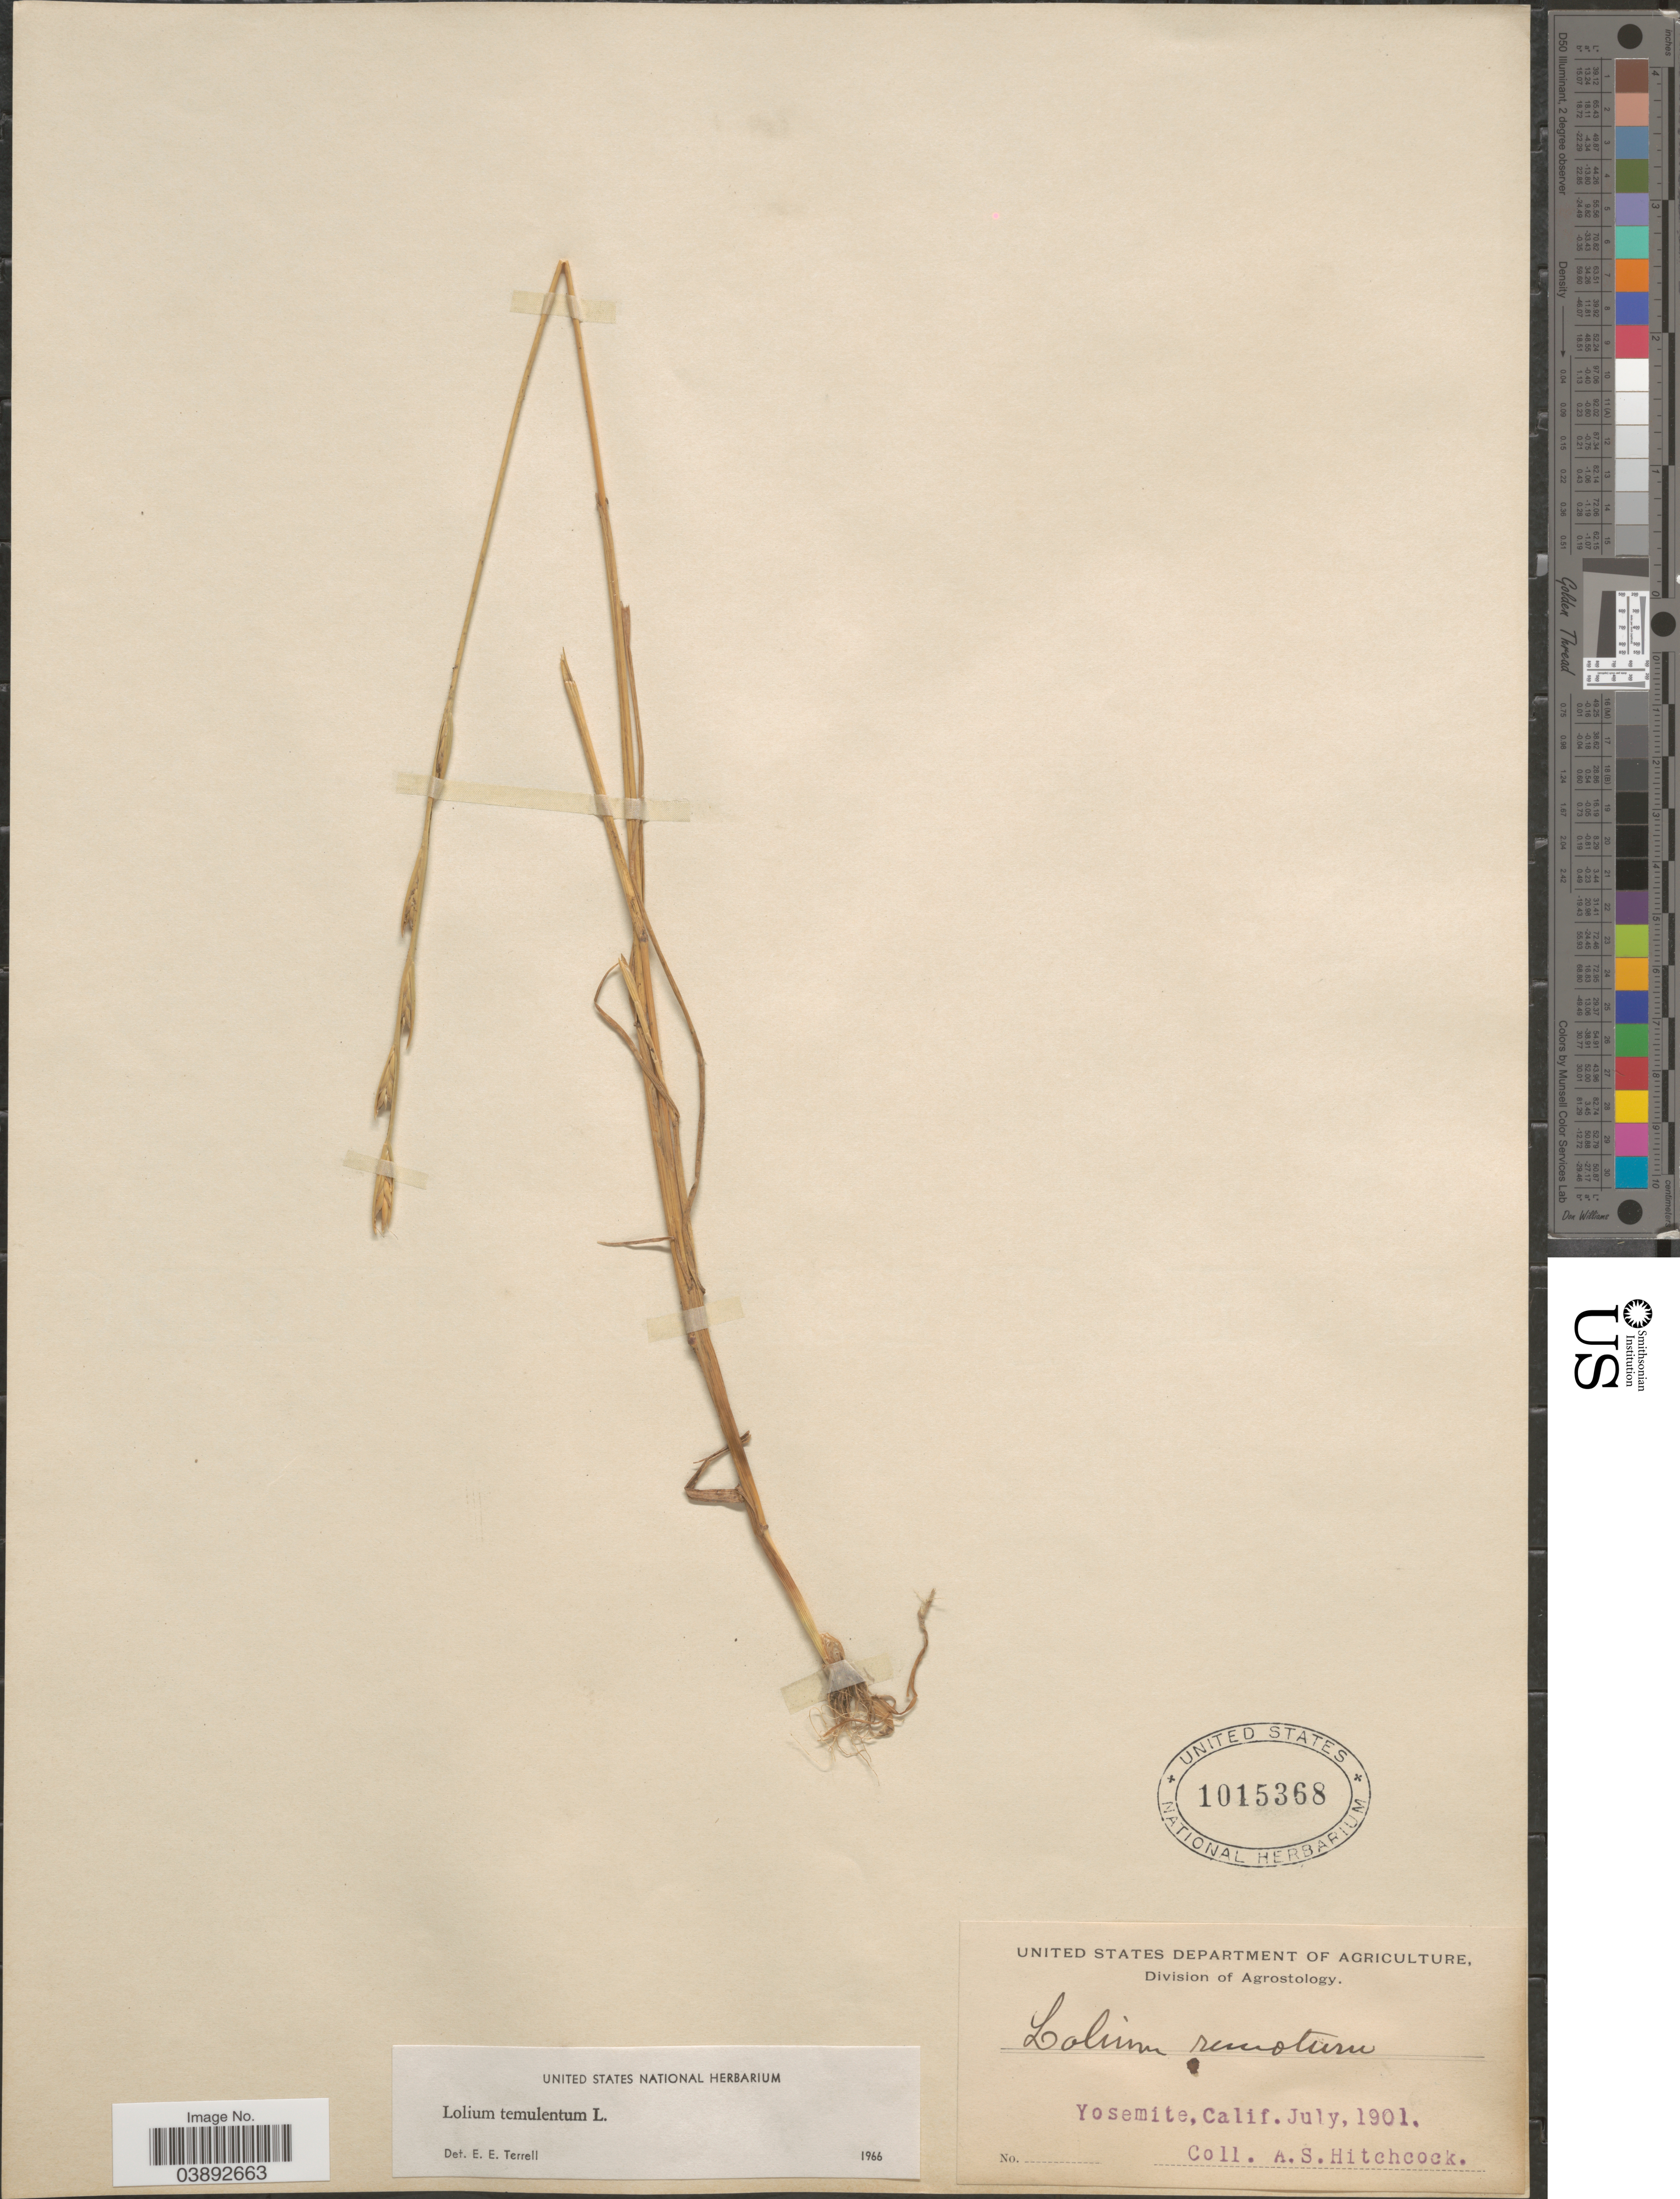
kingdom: Plantae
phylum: Tracheophyta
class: Liliopsida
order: Poales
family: Poaceae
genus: Lolium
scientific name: Lolium temulentum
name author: L.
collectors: A. S. Hitchcock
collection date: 1901-07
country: United States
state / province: California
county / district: Mariposa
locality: Yosemite.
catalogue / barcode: US 1015368